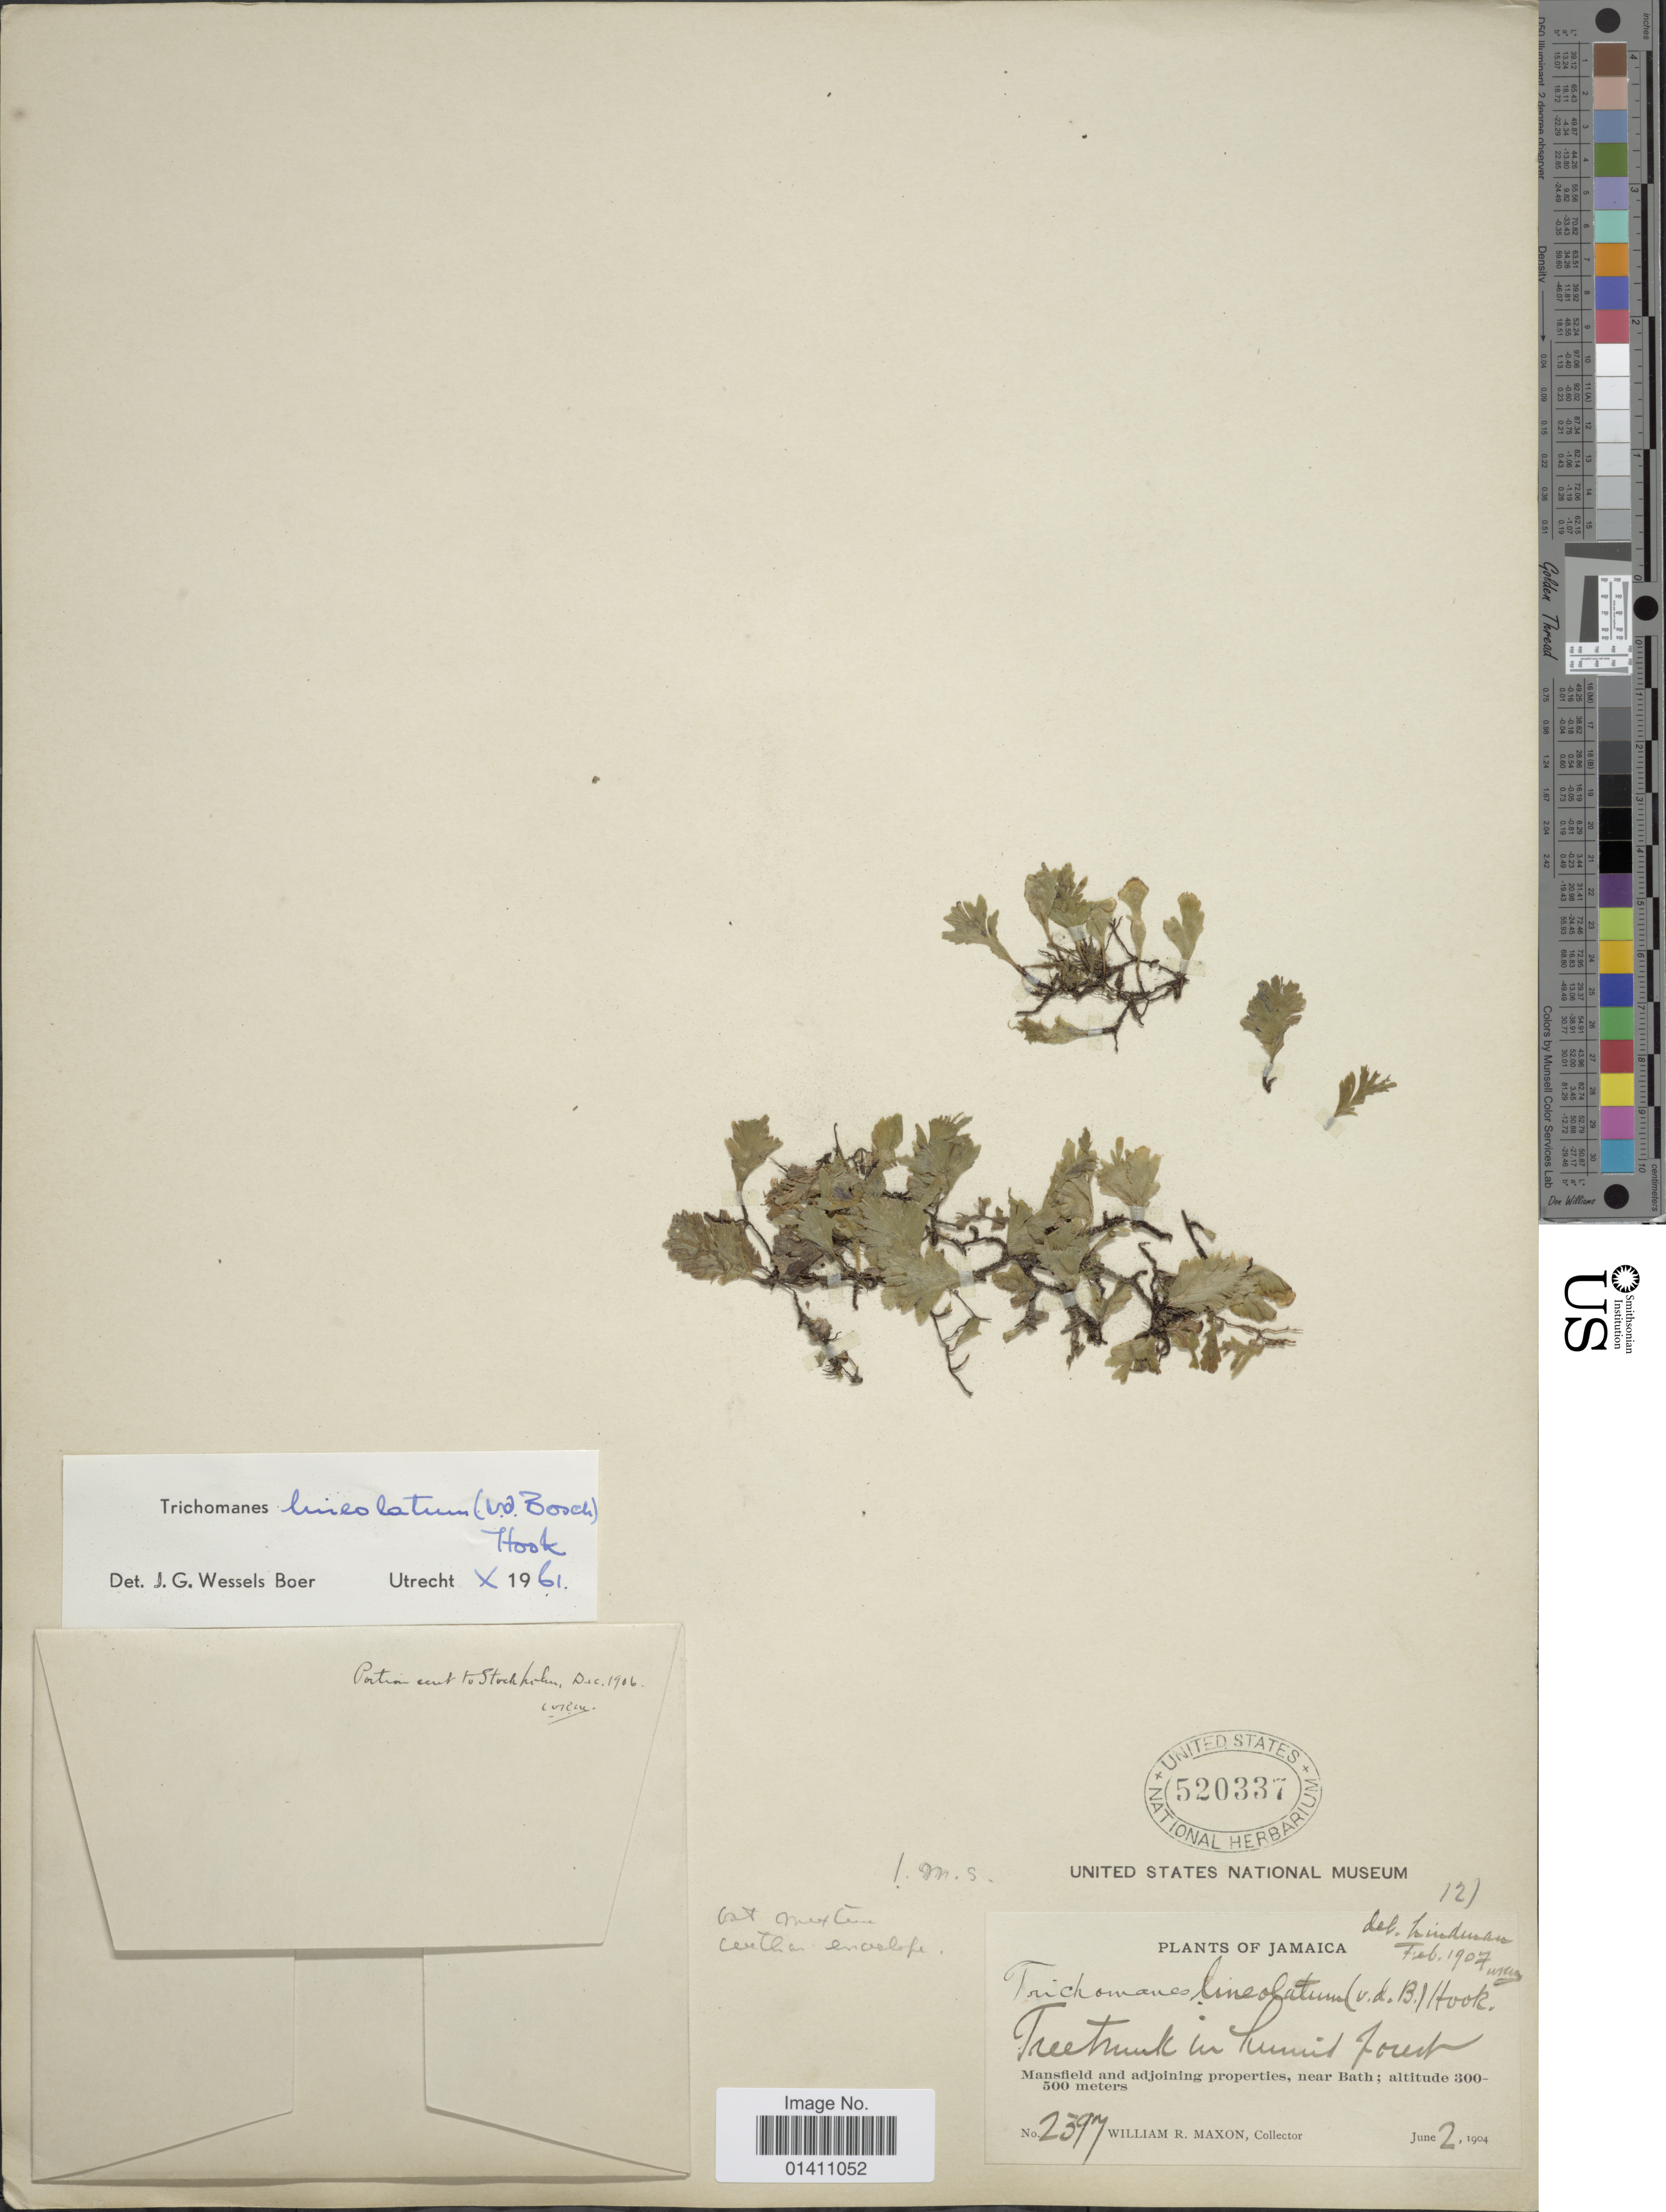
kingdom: Plantae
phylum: Tracheophyta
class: Polypodiopsida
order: Hymenophyllales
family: Hymenophyllaceae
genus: Didymoglossum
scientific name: Didymoglossum lineolatum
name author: Bosch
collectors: W. R. Maxon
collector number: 2397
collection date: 1904-06-02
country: Jamaica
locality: Mansfield and adjoining properties, near Bath.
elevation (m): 300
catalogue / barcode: US 520337